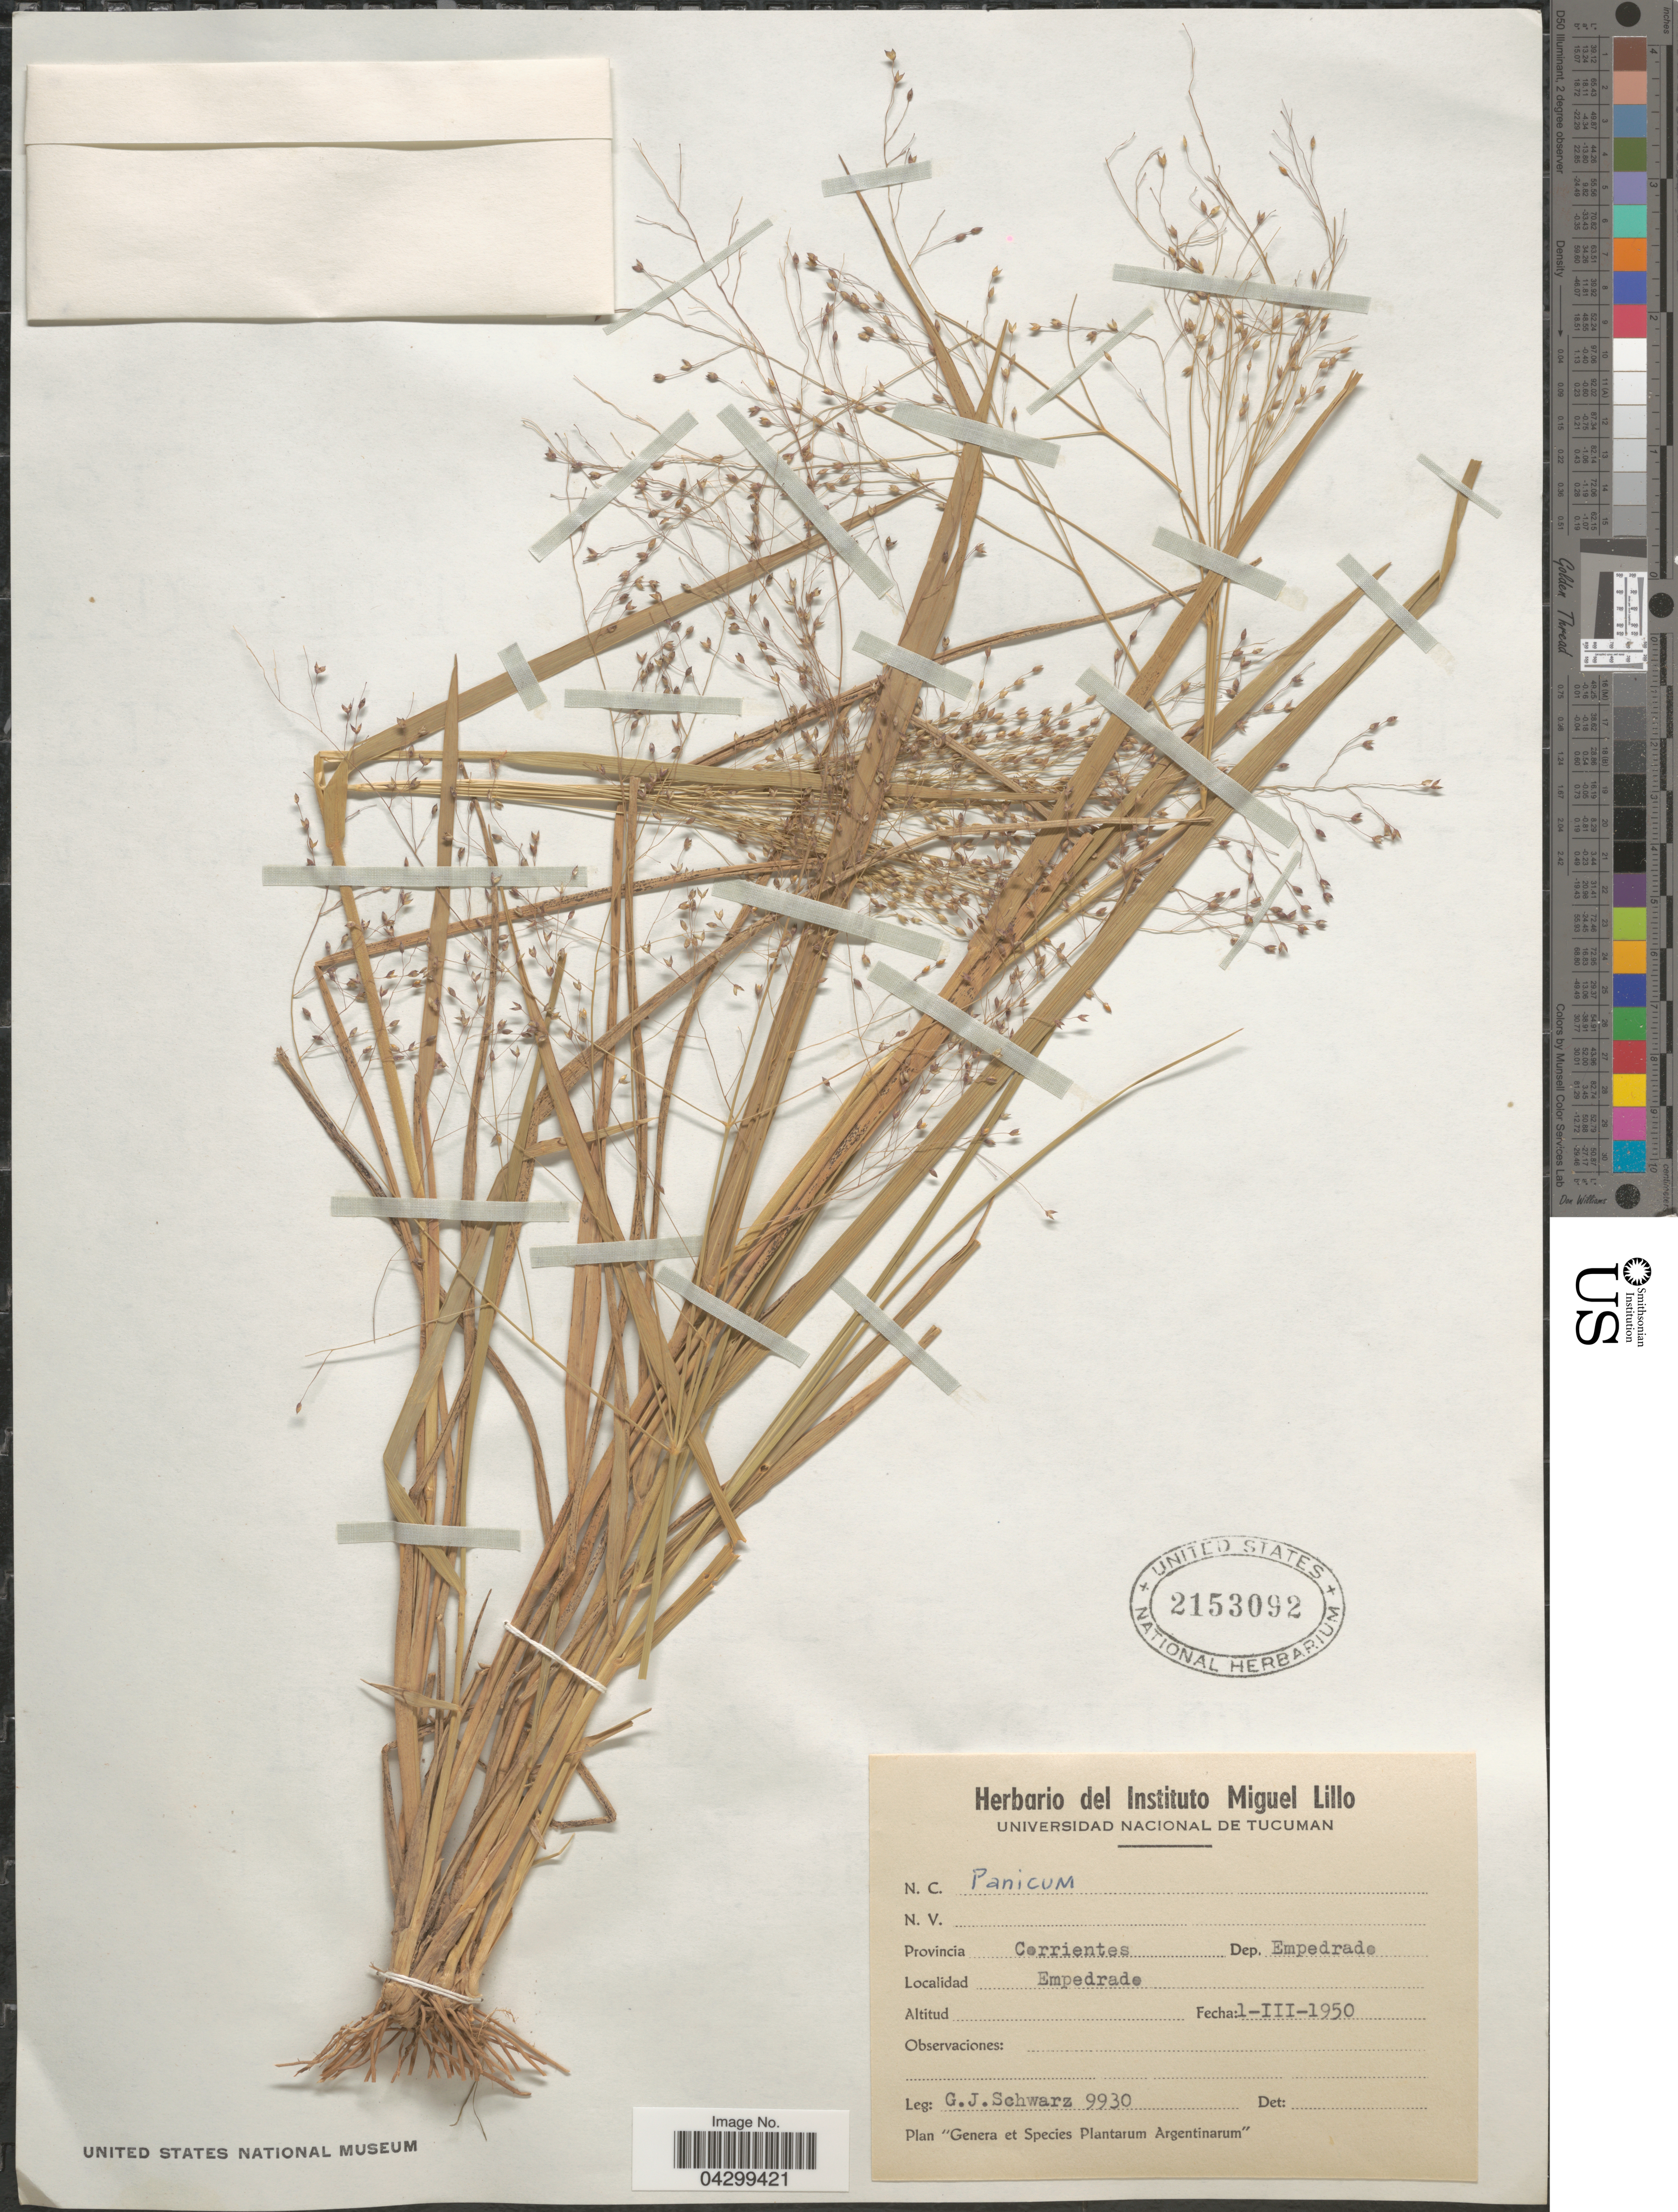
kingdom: Plantae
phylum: Tracheophyta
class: Liliopsida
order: Poales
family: Poaceae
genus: Panicum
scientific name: Panicum bergii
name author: Arechav.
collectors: G. J. Schwarz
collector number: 9930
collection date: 1950-03-01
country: Argentina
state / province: Corrientes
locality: Dep. Empedrade. Empedrade.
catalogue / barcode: US 2153092